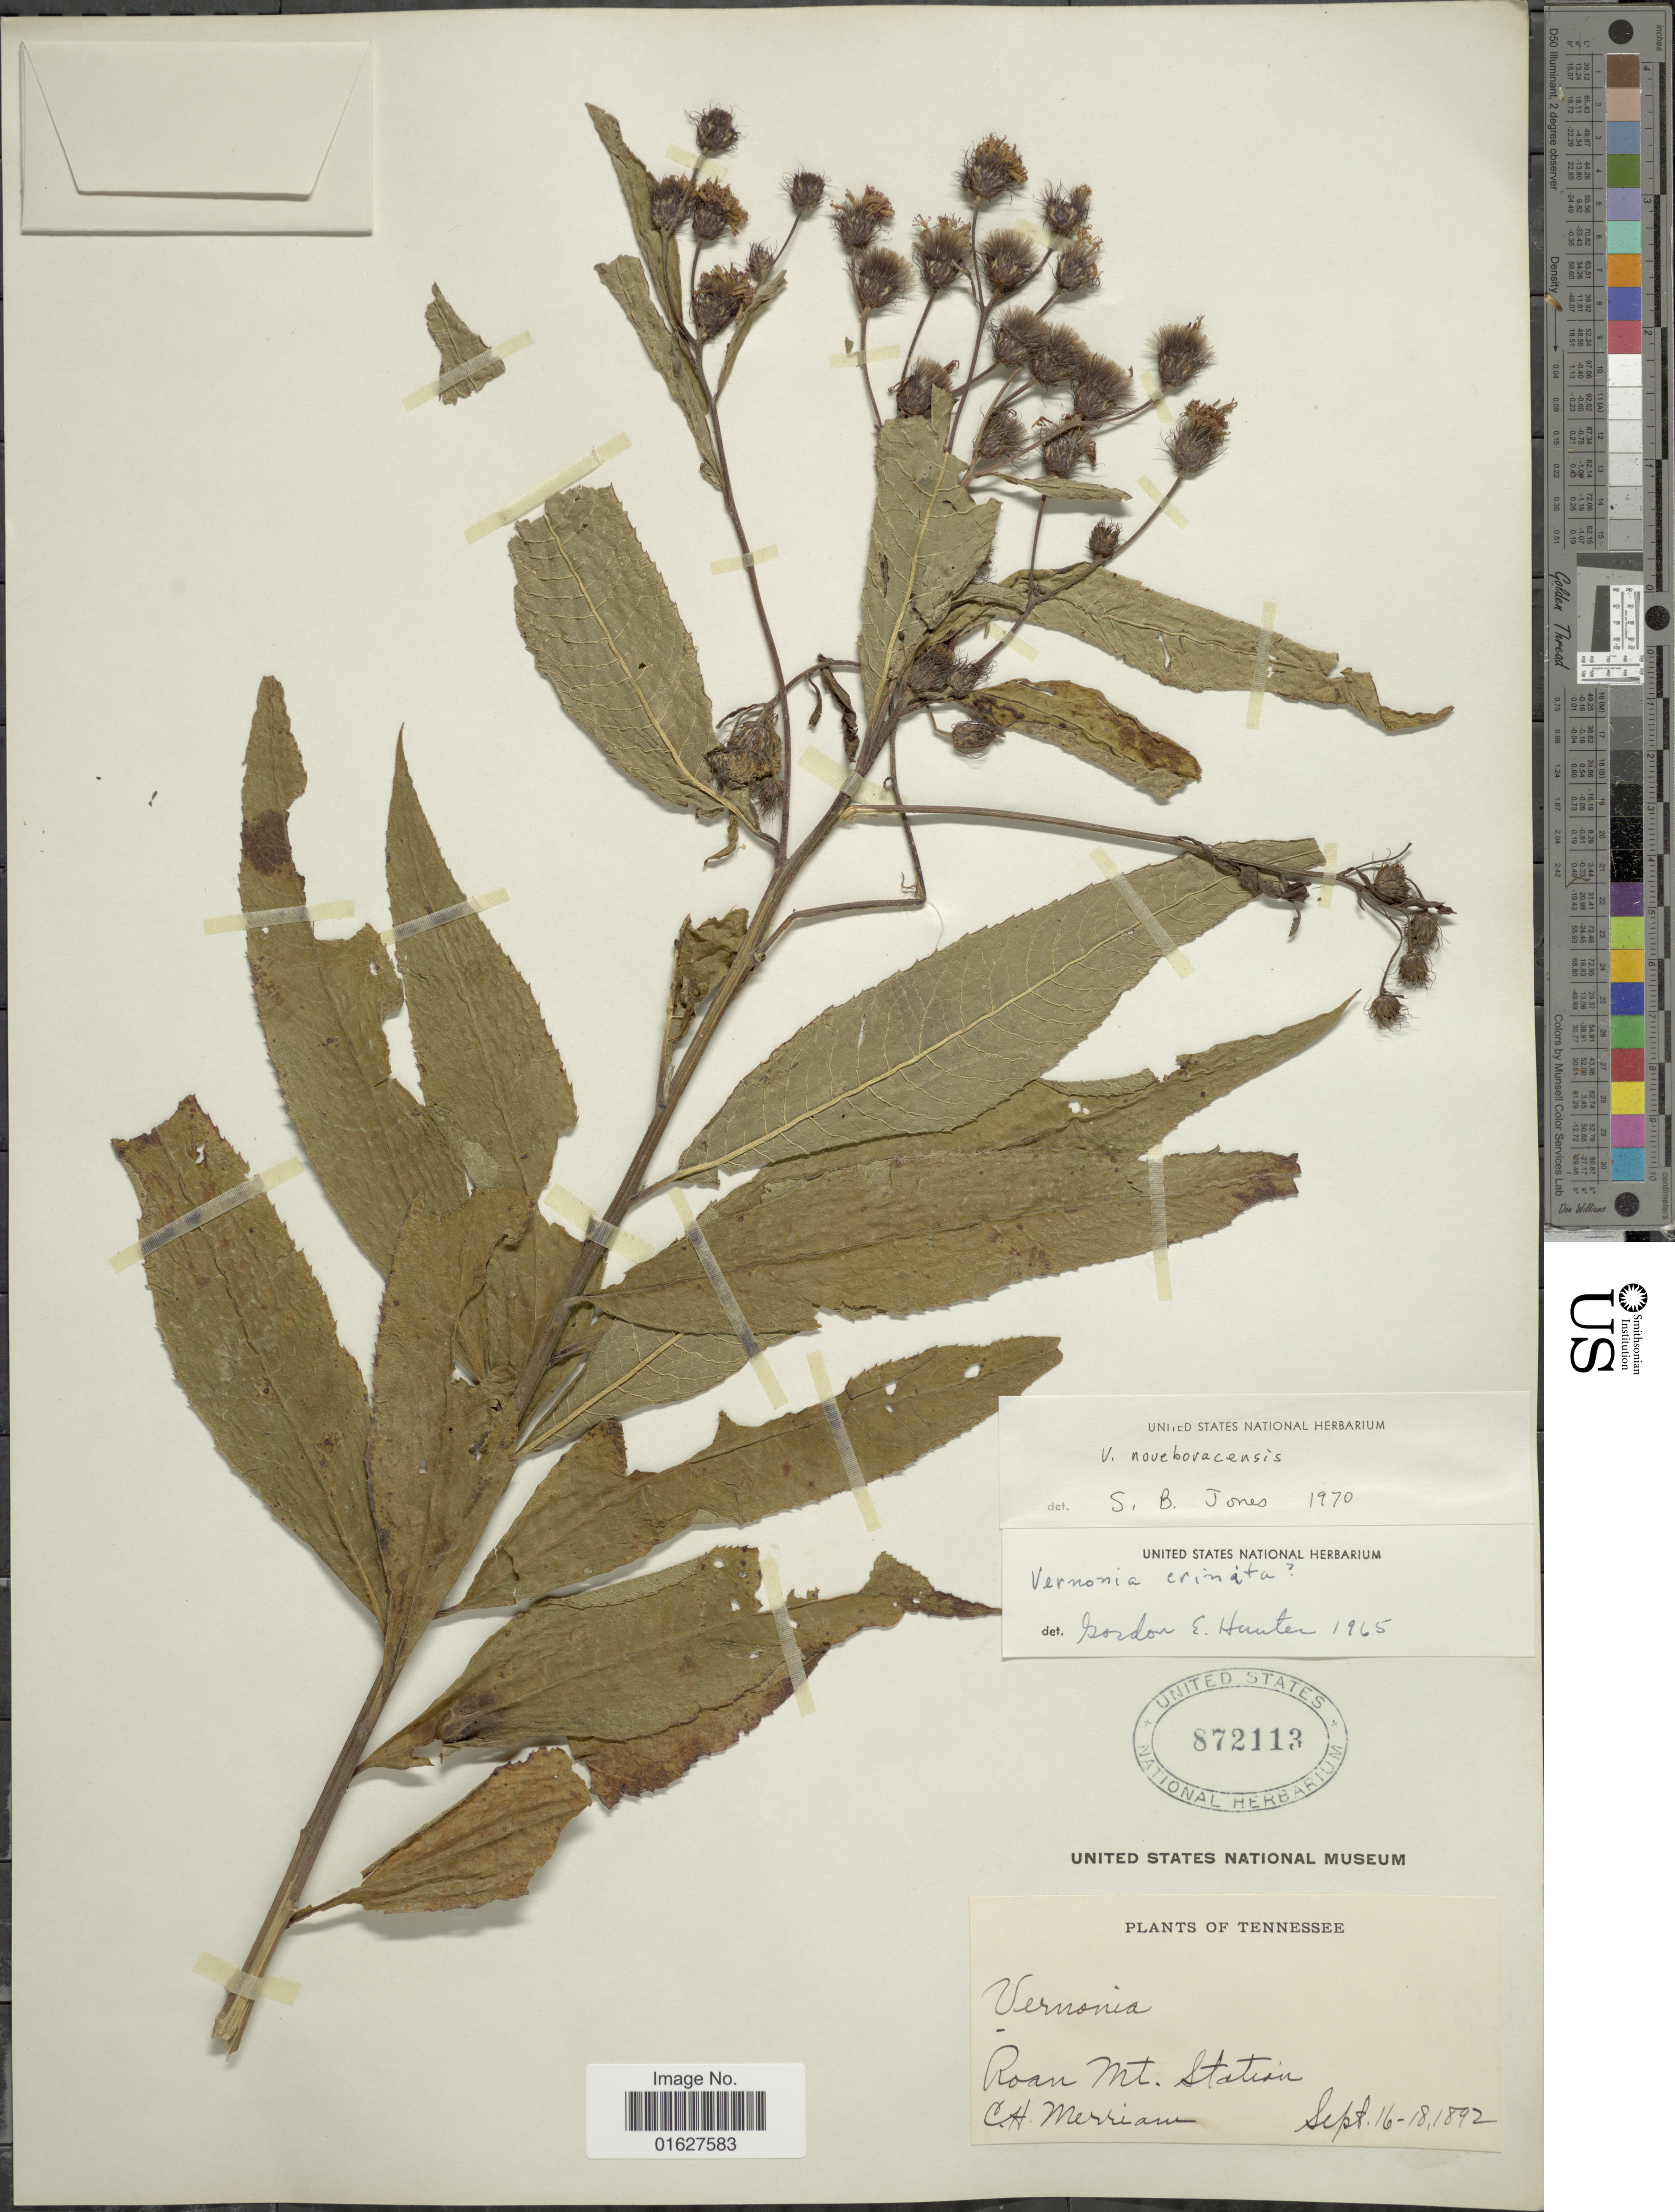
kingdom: Plantae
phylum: Tracheophyta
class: Magnoliopsida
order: Asterales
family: Asteraceae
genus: Vernonia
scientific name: Vernonia noveboracensis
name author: (L.) Michx.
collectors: C. Merriam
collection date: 1892-09-16/1892-09-18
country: United States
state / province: Tennessee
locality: Tennessee. Roan Mt. Station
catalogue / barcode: US 872113